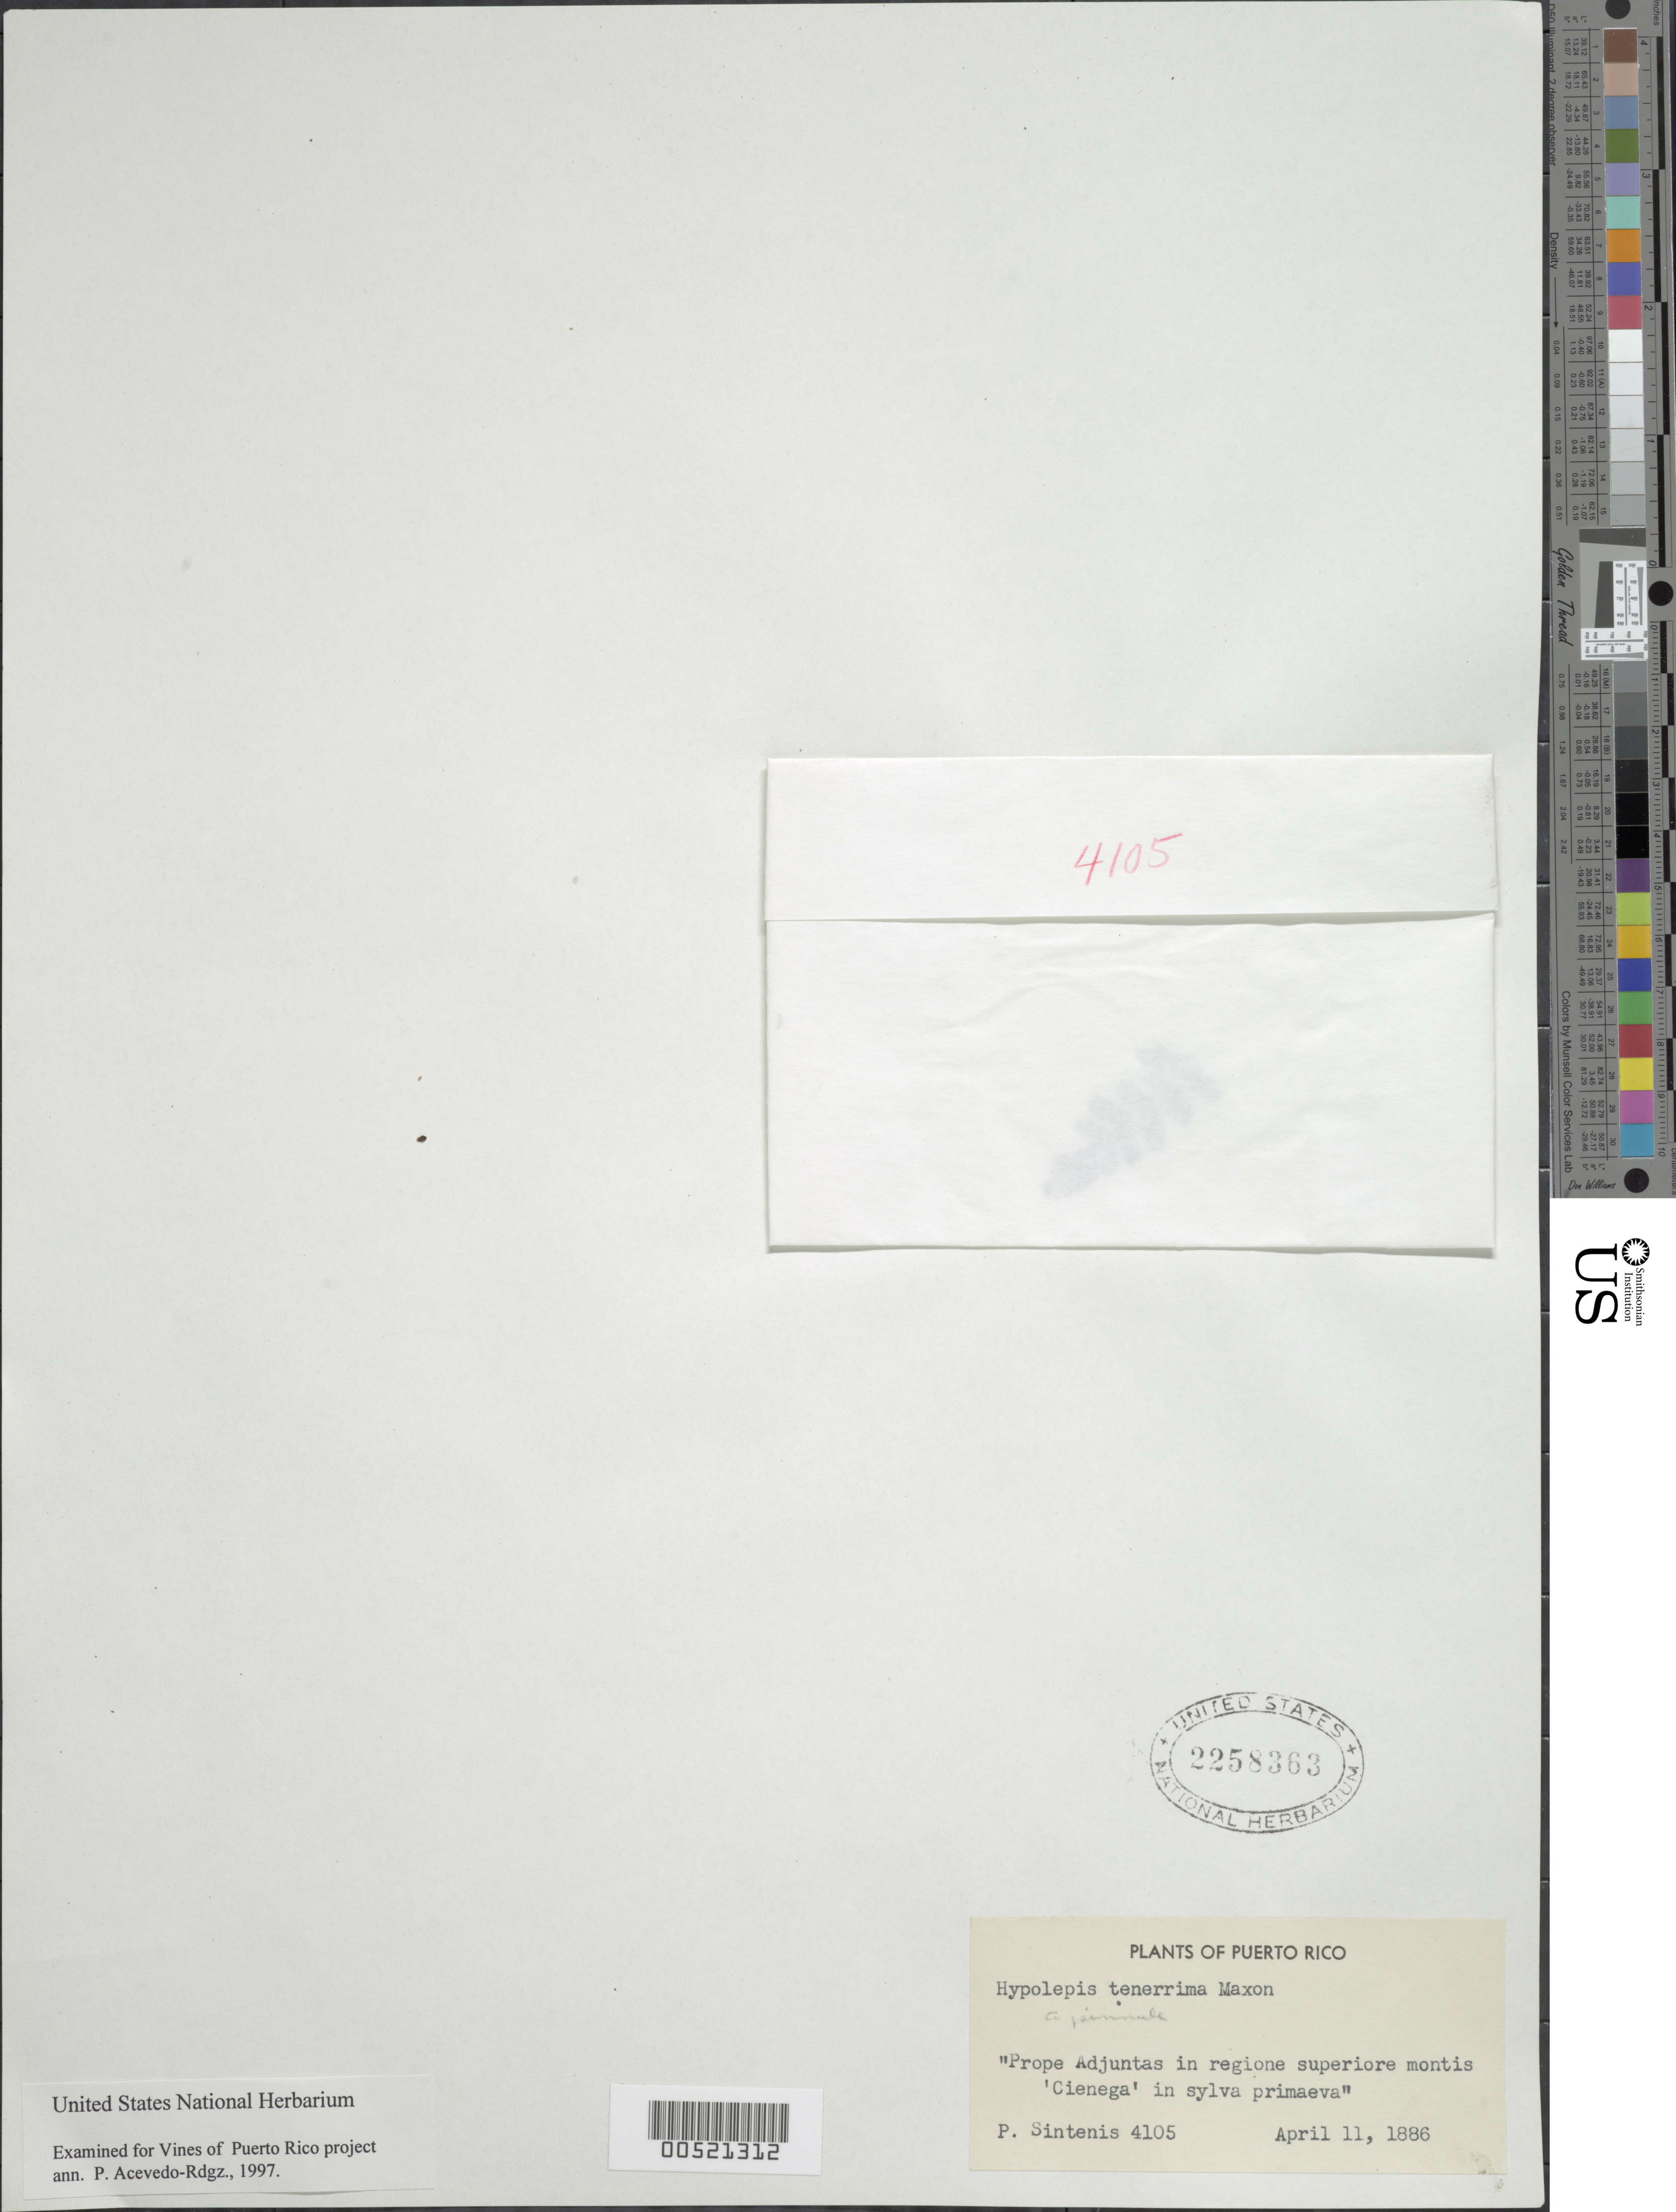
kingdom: Plantae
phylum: Tracheophyta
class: Polypodiopsida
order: Polypodiales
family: Dennstaedtiaceae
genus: Hypolepis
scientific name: Hypolepis tenerrima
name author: Maxon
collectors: P. Sintenis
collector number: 4105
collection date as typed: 11 Apr 1886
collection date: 1886-04-11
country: Puerto Rico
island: Greater Antilles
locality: Adjuntas, Monte Cienaga in primary forest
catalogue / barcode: US 2258363